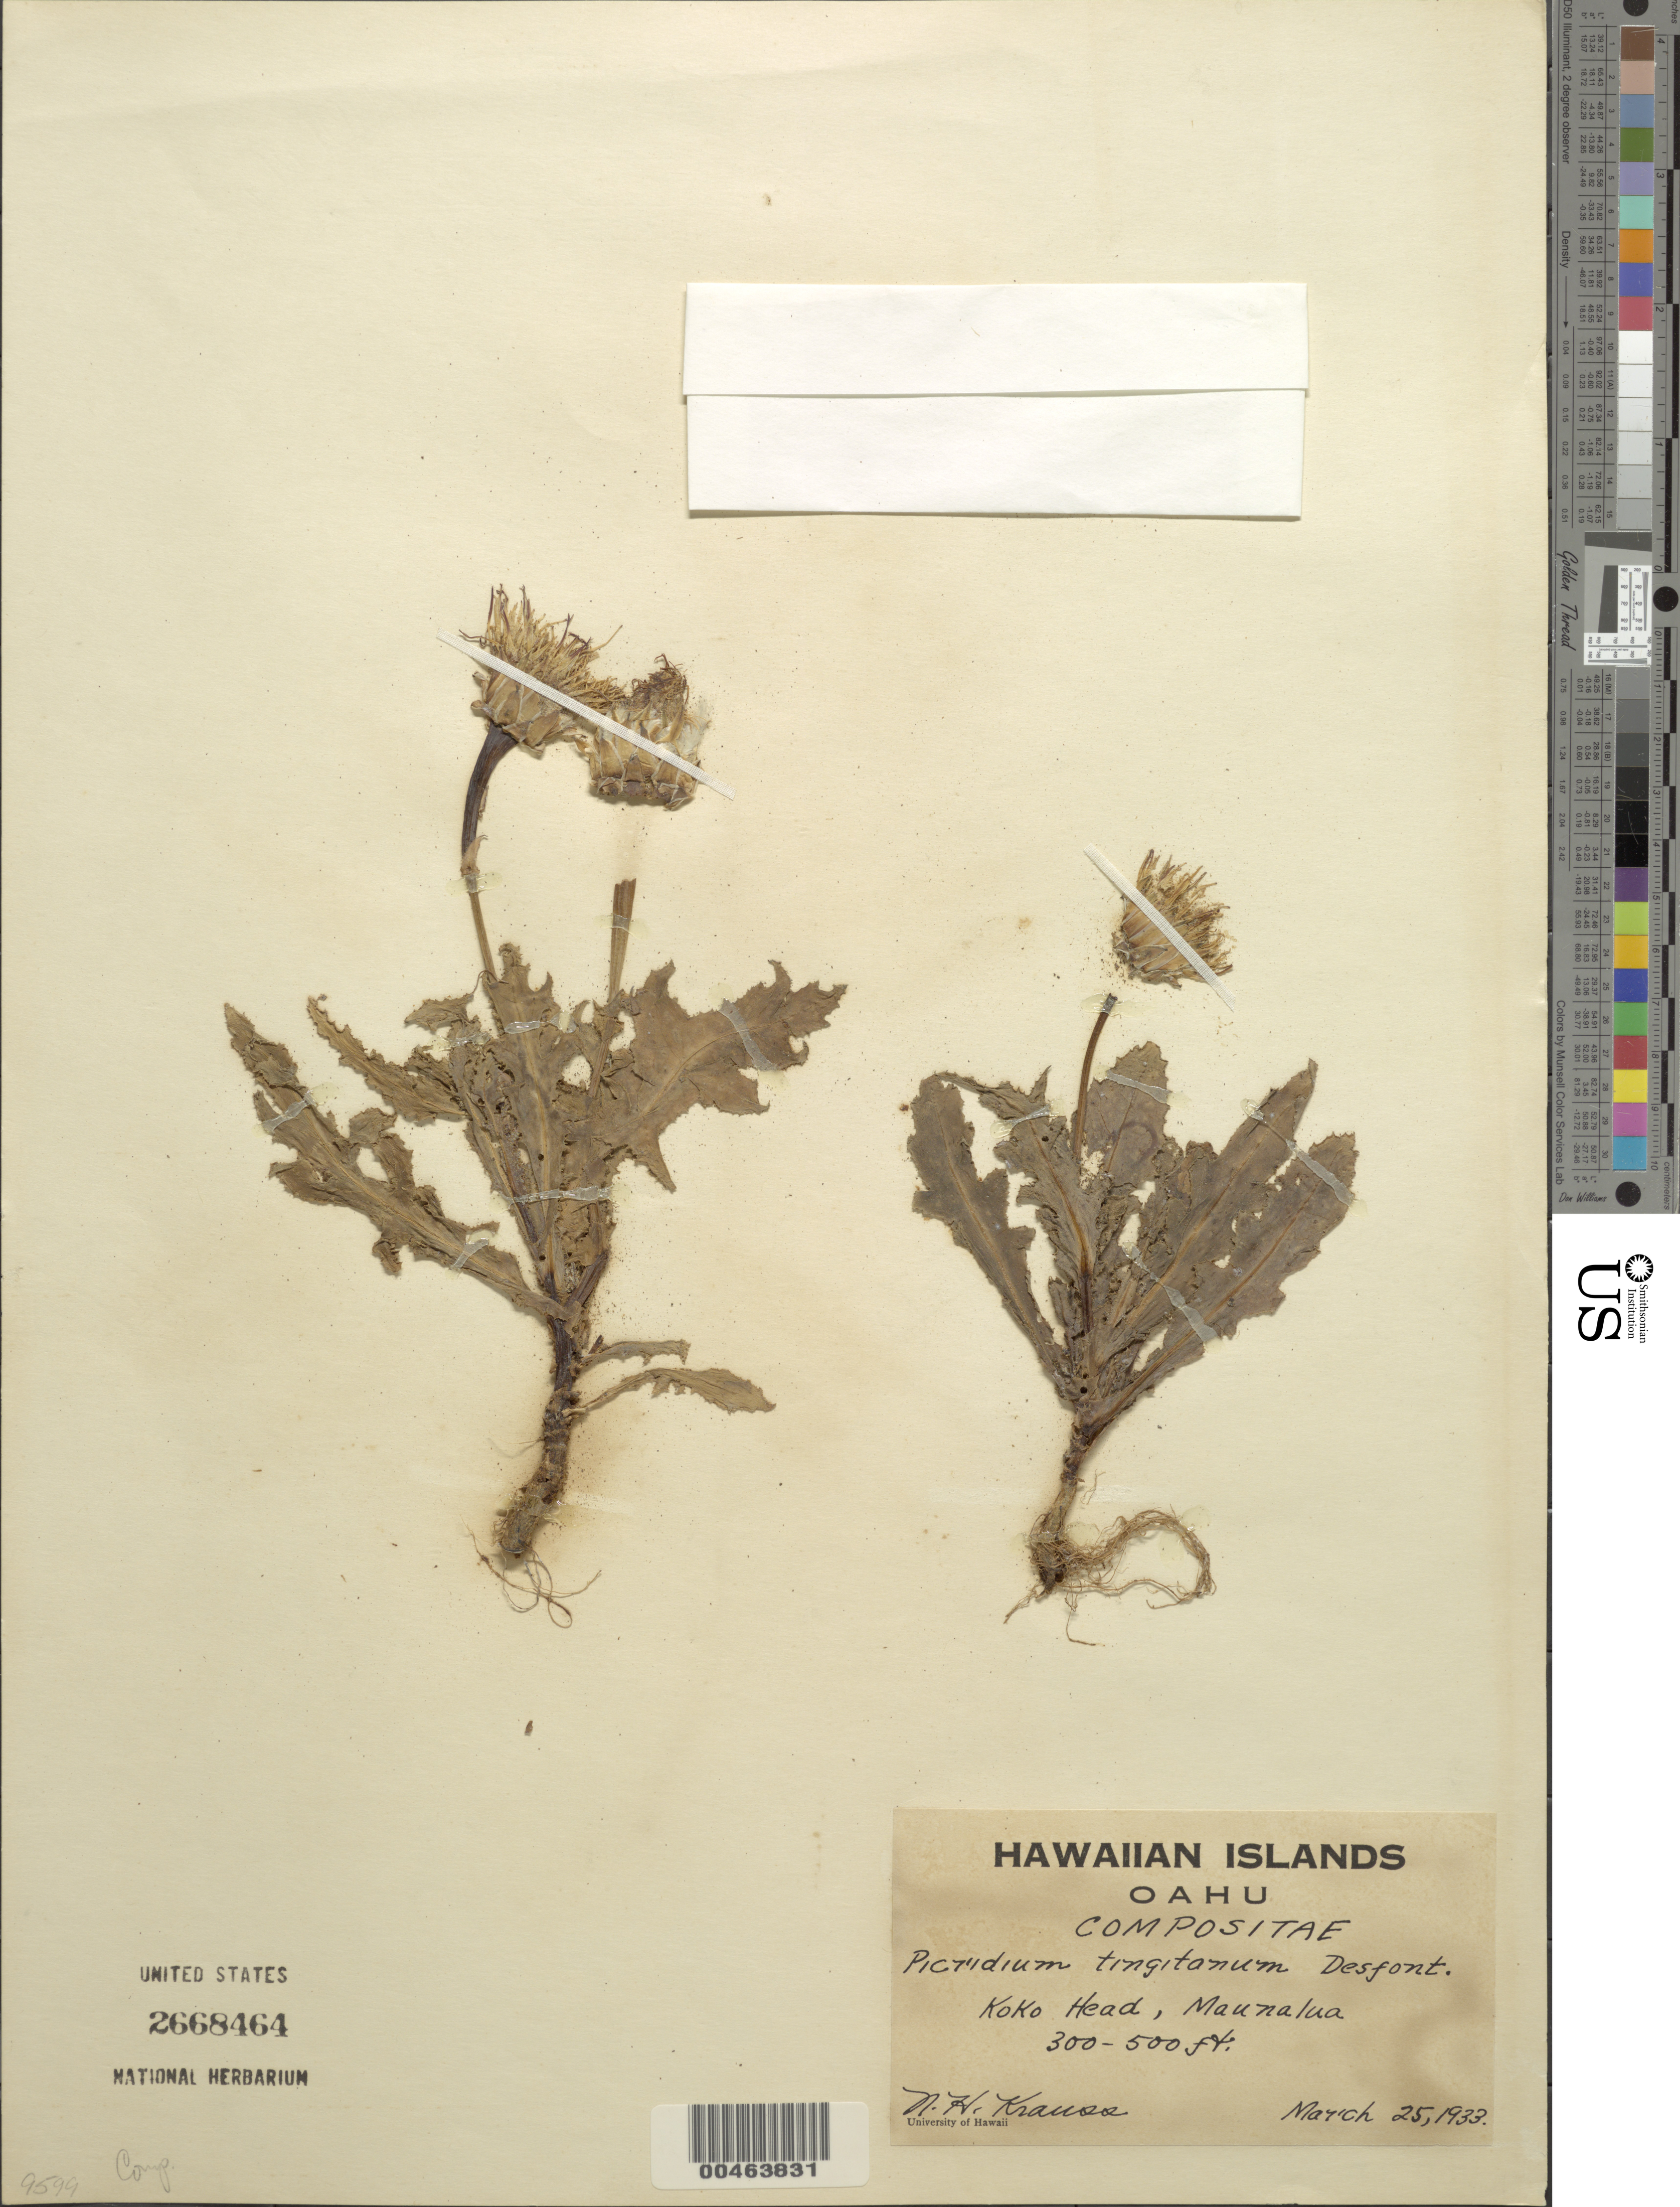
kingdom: Plantae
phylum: Tracheophyta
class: Magnoliopsida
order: Asterales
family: Asteraceae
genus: Reichardia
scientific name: Reichardia tingitana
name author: (L.) Roth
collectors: N. Krauss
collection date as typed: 25 Mar 1933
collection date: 1933-03-25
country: United States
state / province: Hawaii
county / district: Honolulu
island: Oahu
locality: Koko Head, Maunalua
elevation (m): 91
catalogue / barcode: US 2668464